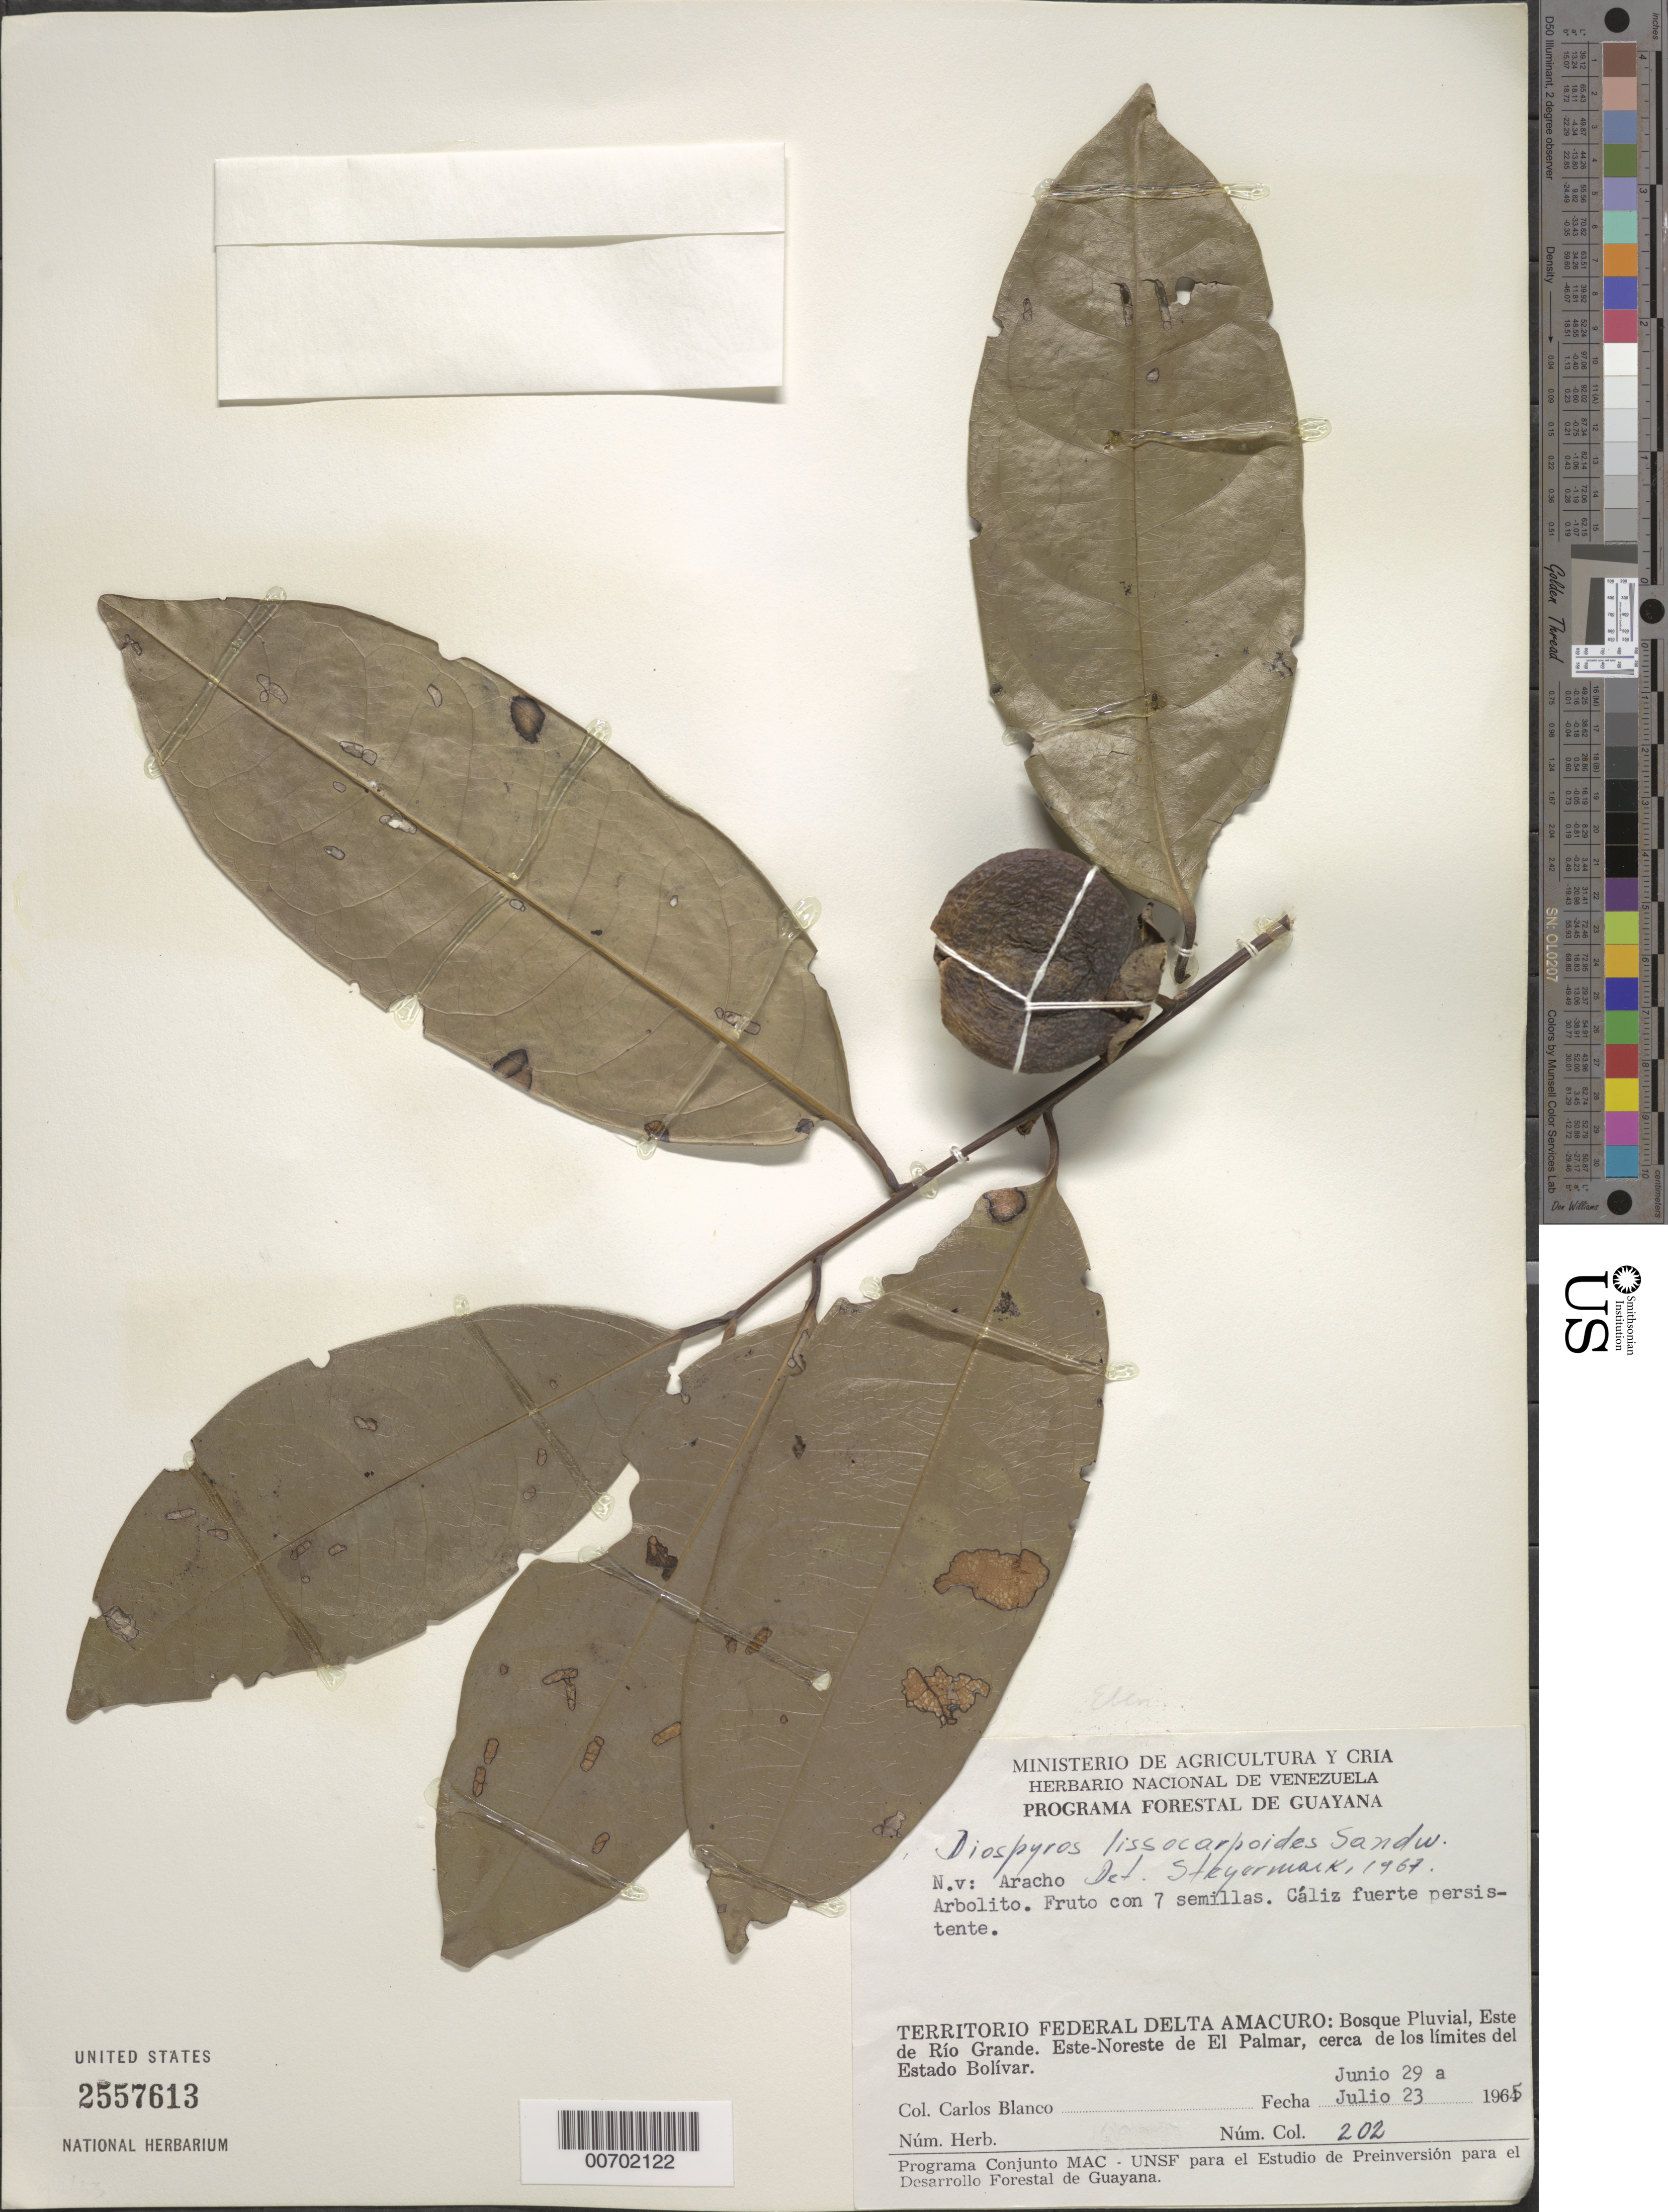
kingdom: Plantae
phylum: Tracheophyta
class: Magnoliopsida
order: Ericales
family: Ebenaceae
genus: Diospyros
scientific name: Diospyros lissocarpoides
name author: Sandwith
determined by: Steyermark, Julian A., (VEN)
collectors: C. A. Blanco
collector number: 202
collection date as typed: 29-Jun-65 to 23-Jul-65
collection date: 1965-06-29/1965-07-23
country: Venezuela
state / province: Delta Amacuro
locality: Río Grande, Este de; Este-Noreste de El Palmar, cerca de los limites del Estado Bolívar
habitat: Rainforest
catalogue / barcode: US 2557613